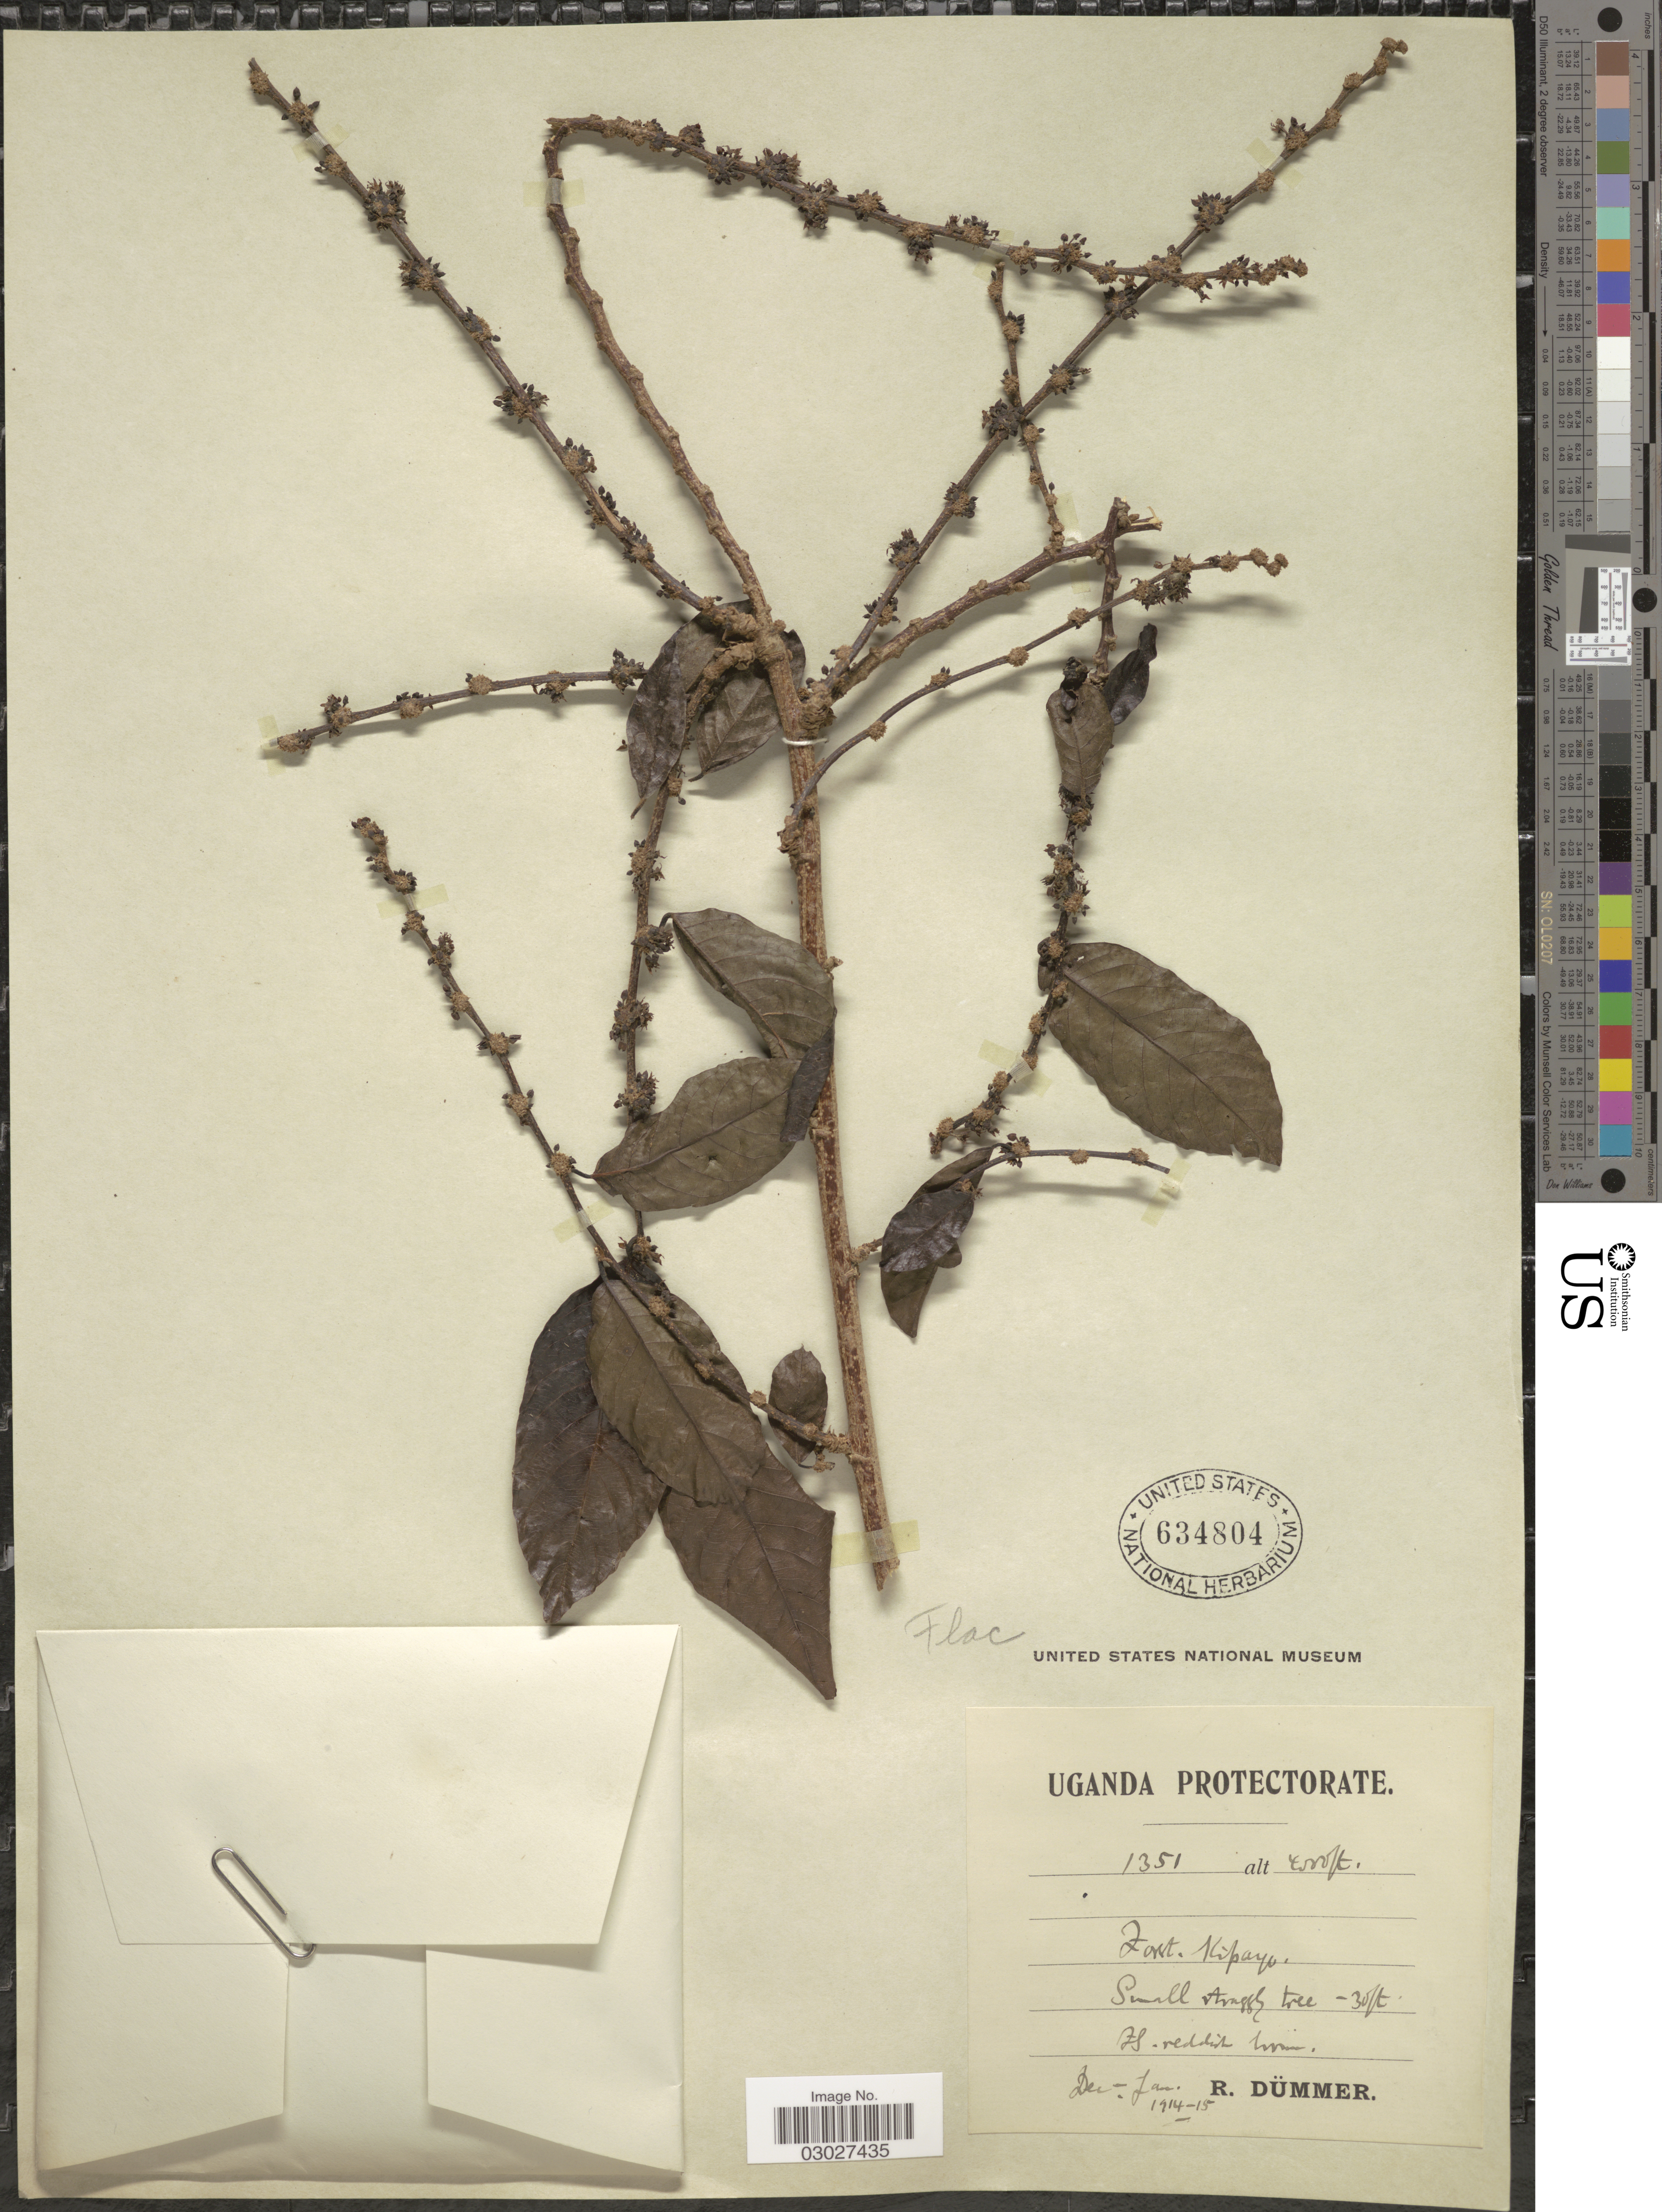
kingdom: Plantae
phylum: Tracheophyta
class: Magnoliopsida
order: Malpighiales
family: Salicaceae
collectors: R. A. Dümmer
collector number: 1351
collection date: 1914-12/1915-01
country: Uganda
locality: Uganda Protectorate. Fort Kipayo.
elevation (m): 1219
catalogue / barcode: US 634804